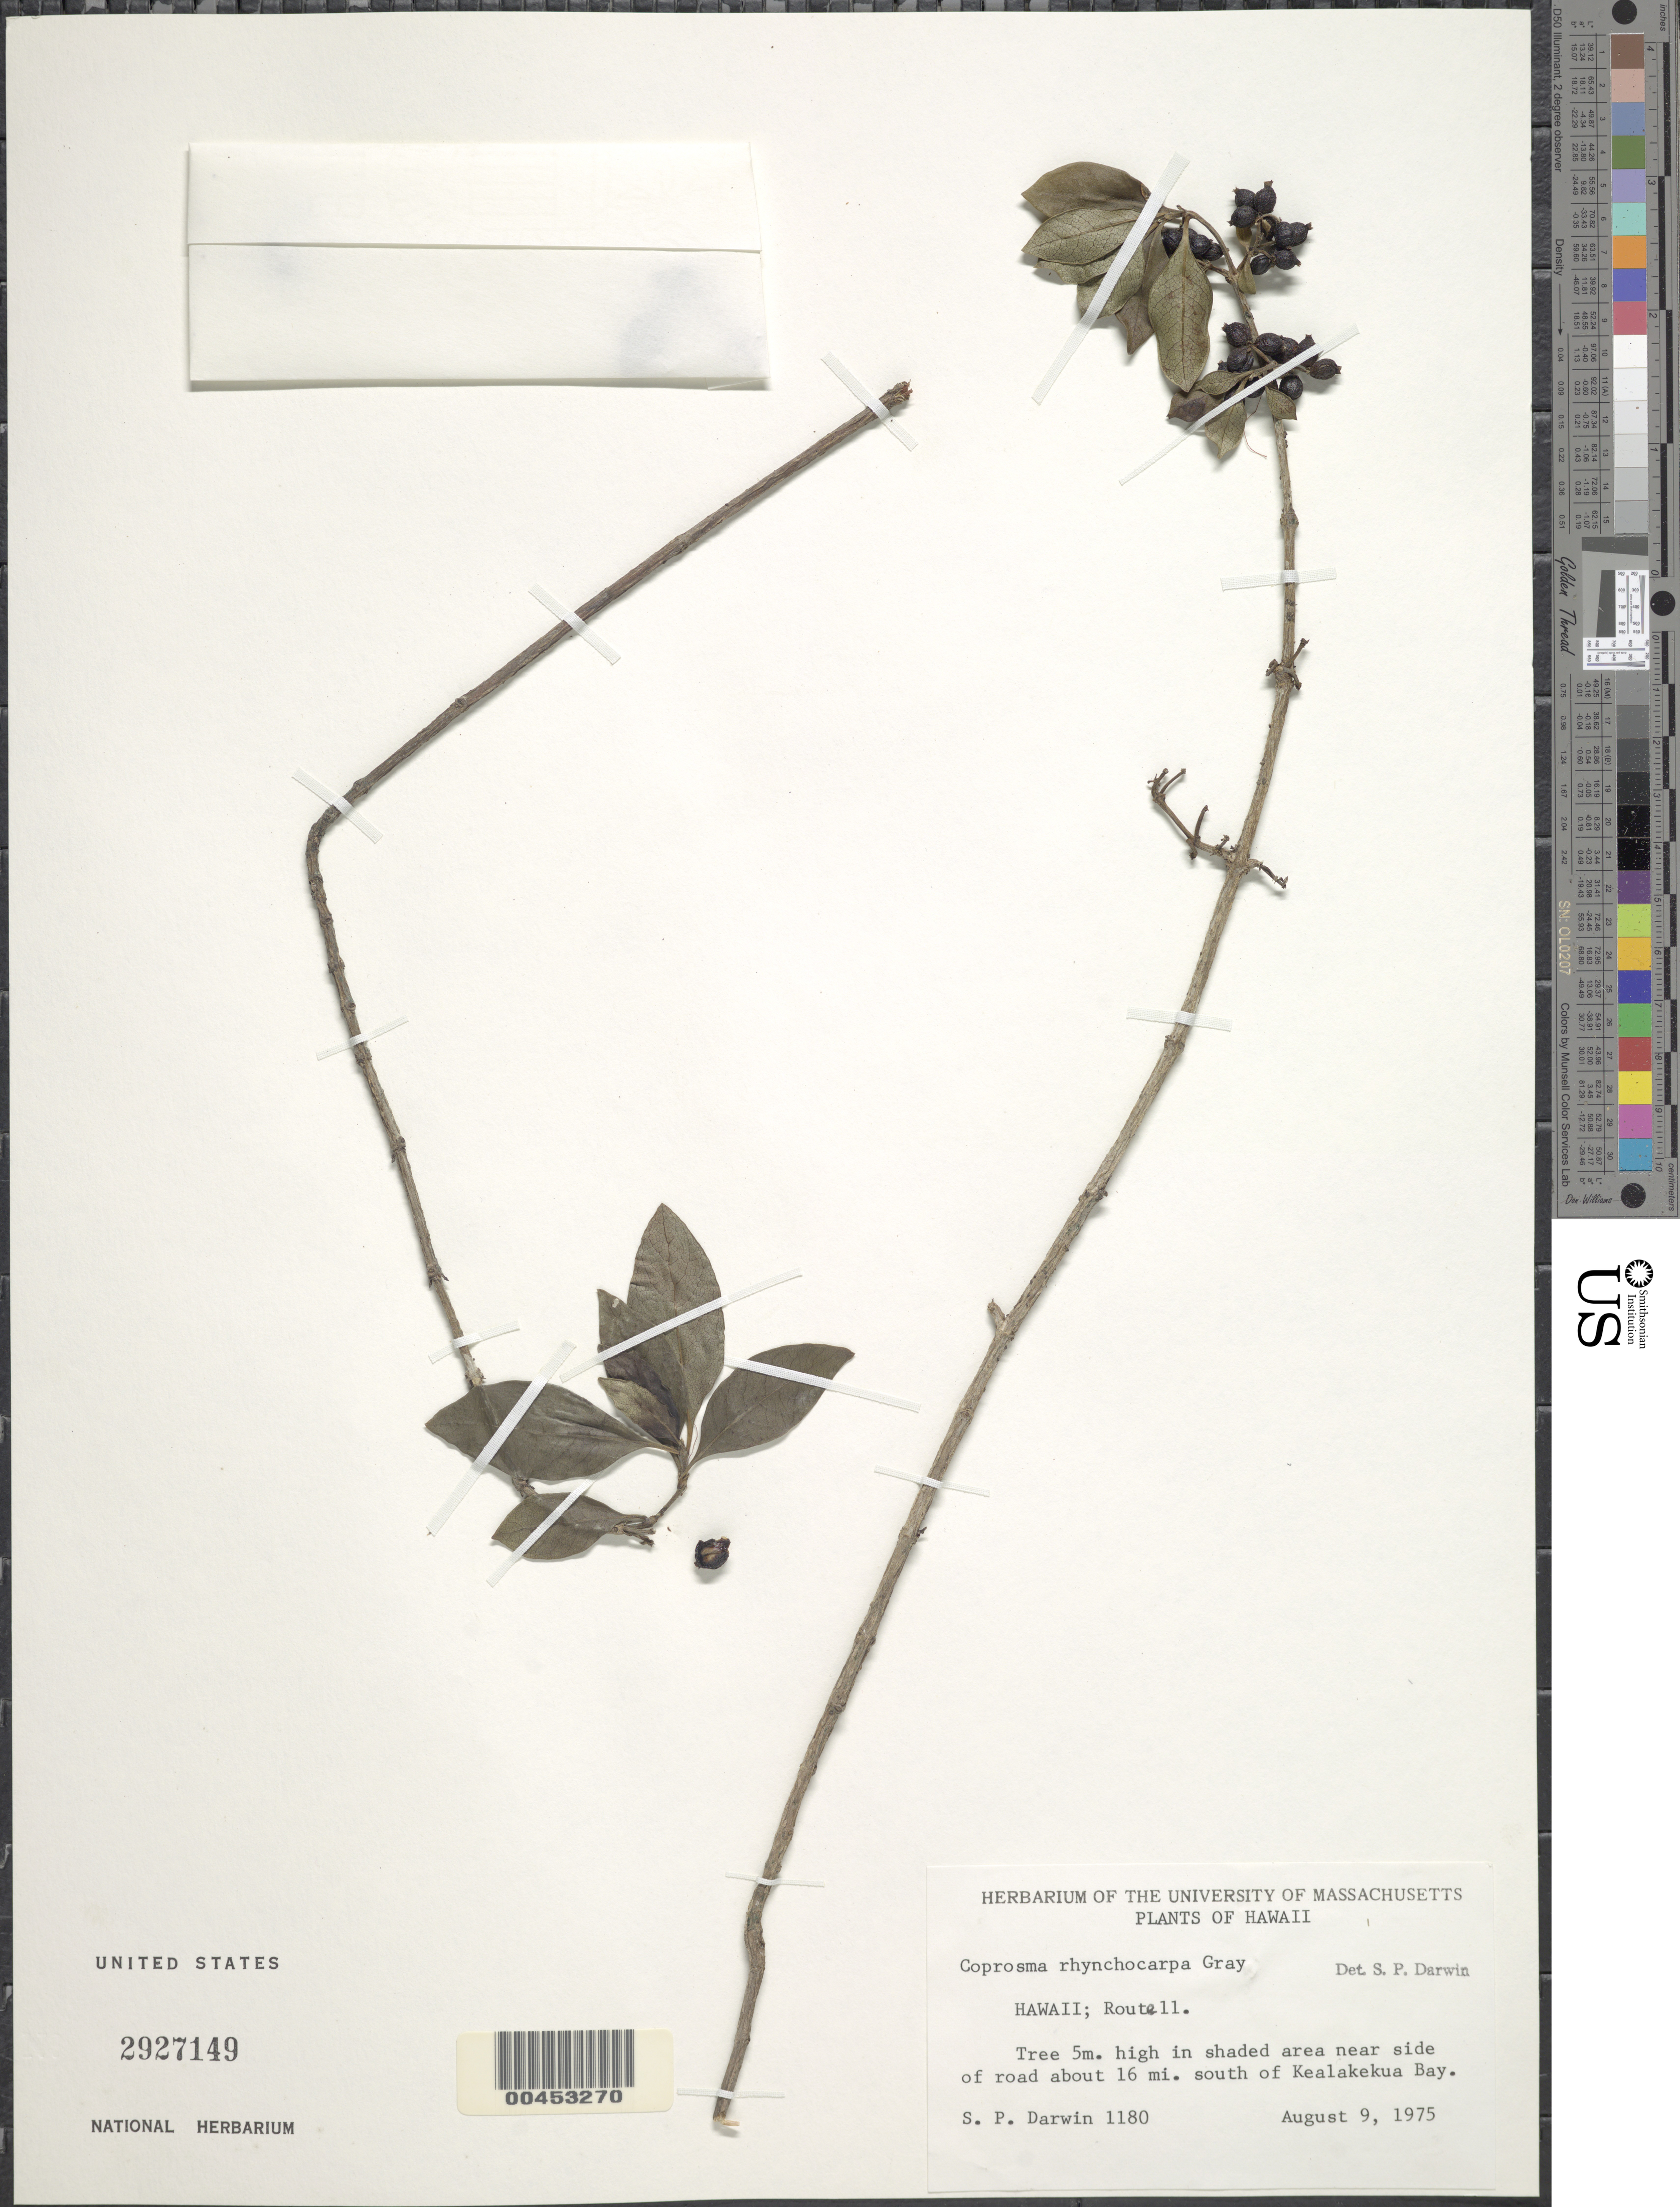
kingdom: Plantae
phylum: Tracheophyta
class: Magnoliopsida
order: Gentianales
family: Rubiaceae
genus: Coprosma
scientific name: Coprosma rhynchocarpa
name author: A. Gray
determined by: Darwin, S. P.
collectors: S. P. Darwin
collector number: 1180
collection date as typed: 9 Aug 1975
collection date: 1975-08-09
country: United States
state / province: Hawaii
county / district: Hawaii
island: Hawaii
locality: Rte 11, near side of rd about 16 mi S of Kealakekua Bay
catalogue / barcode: US 2927149